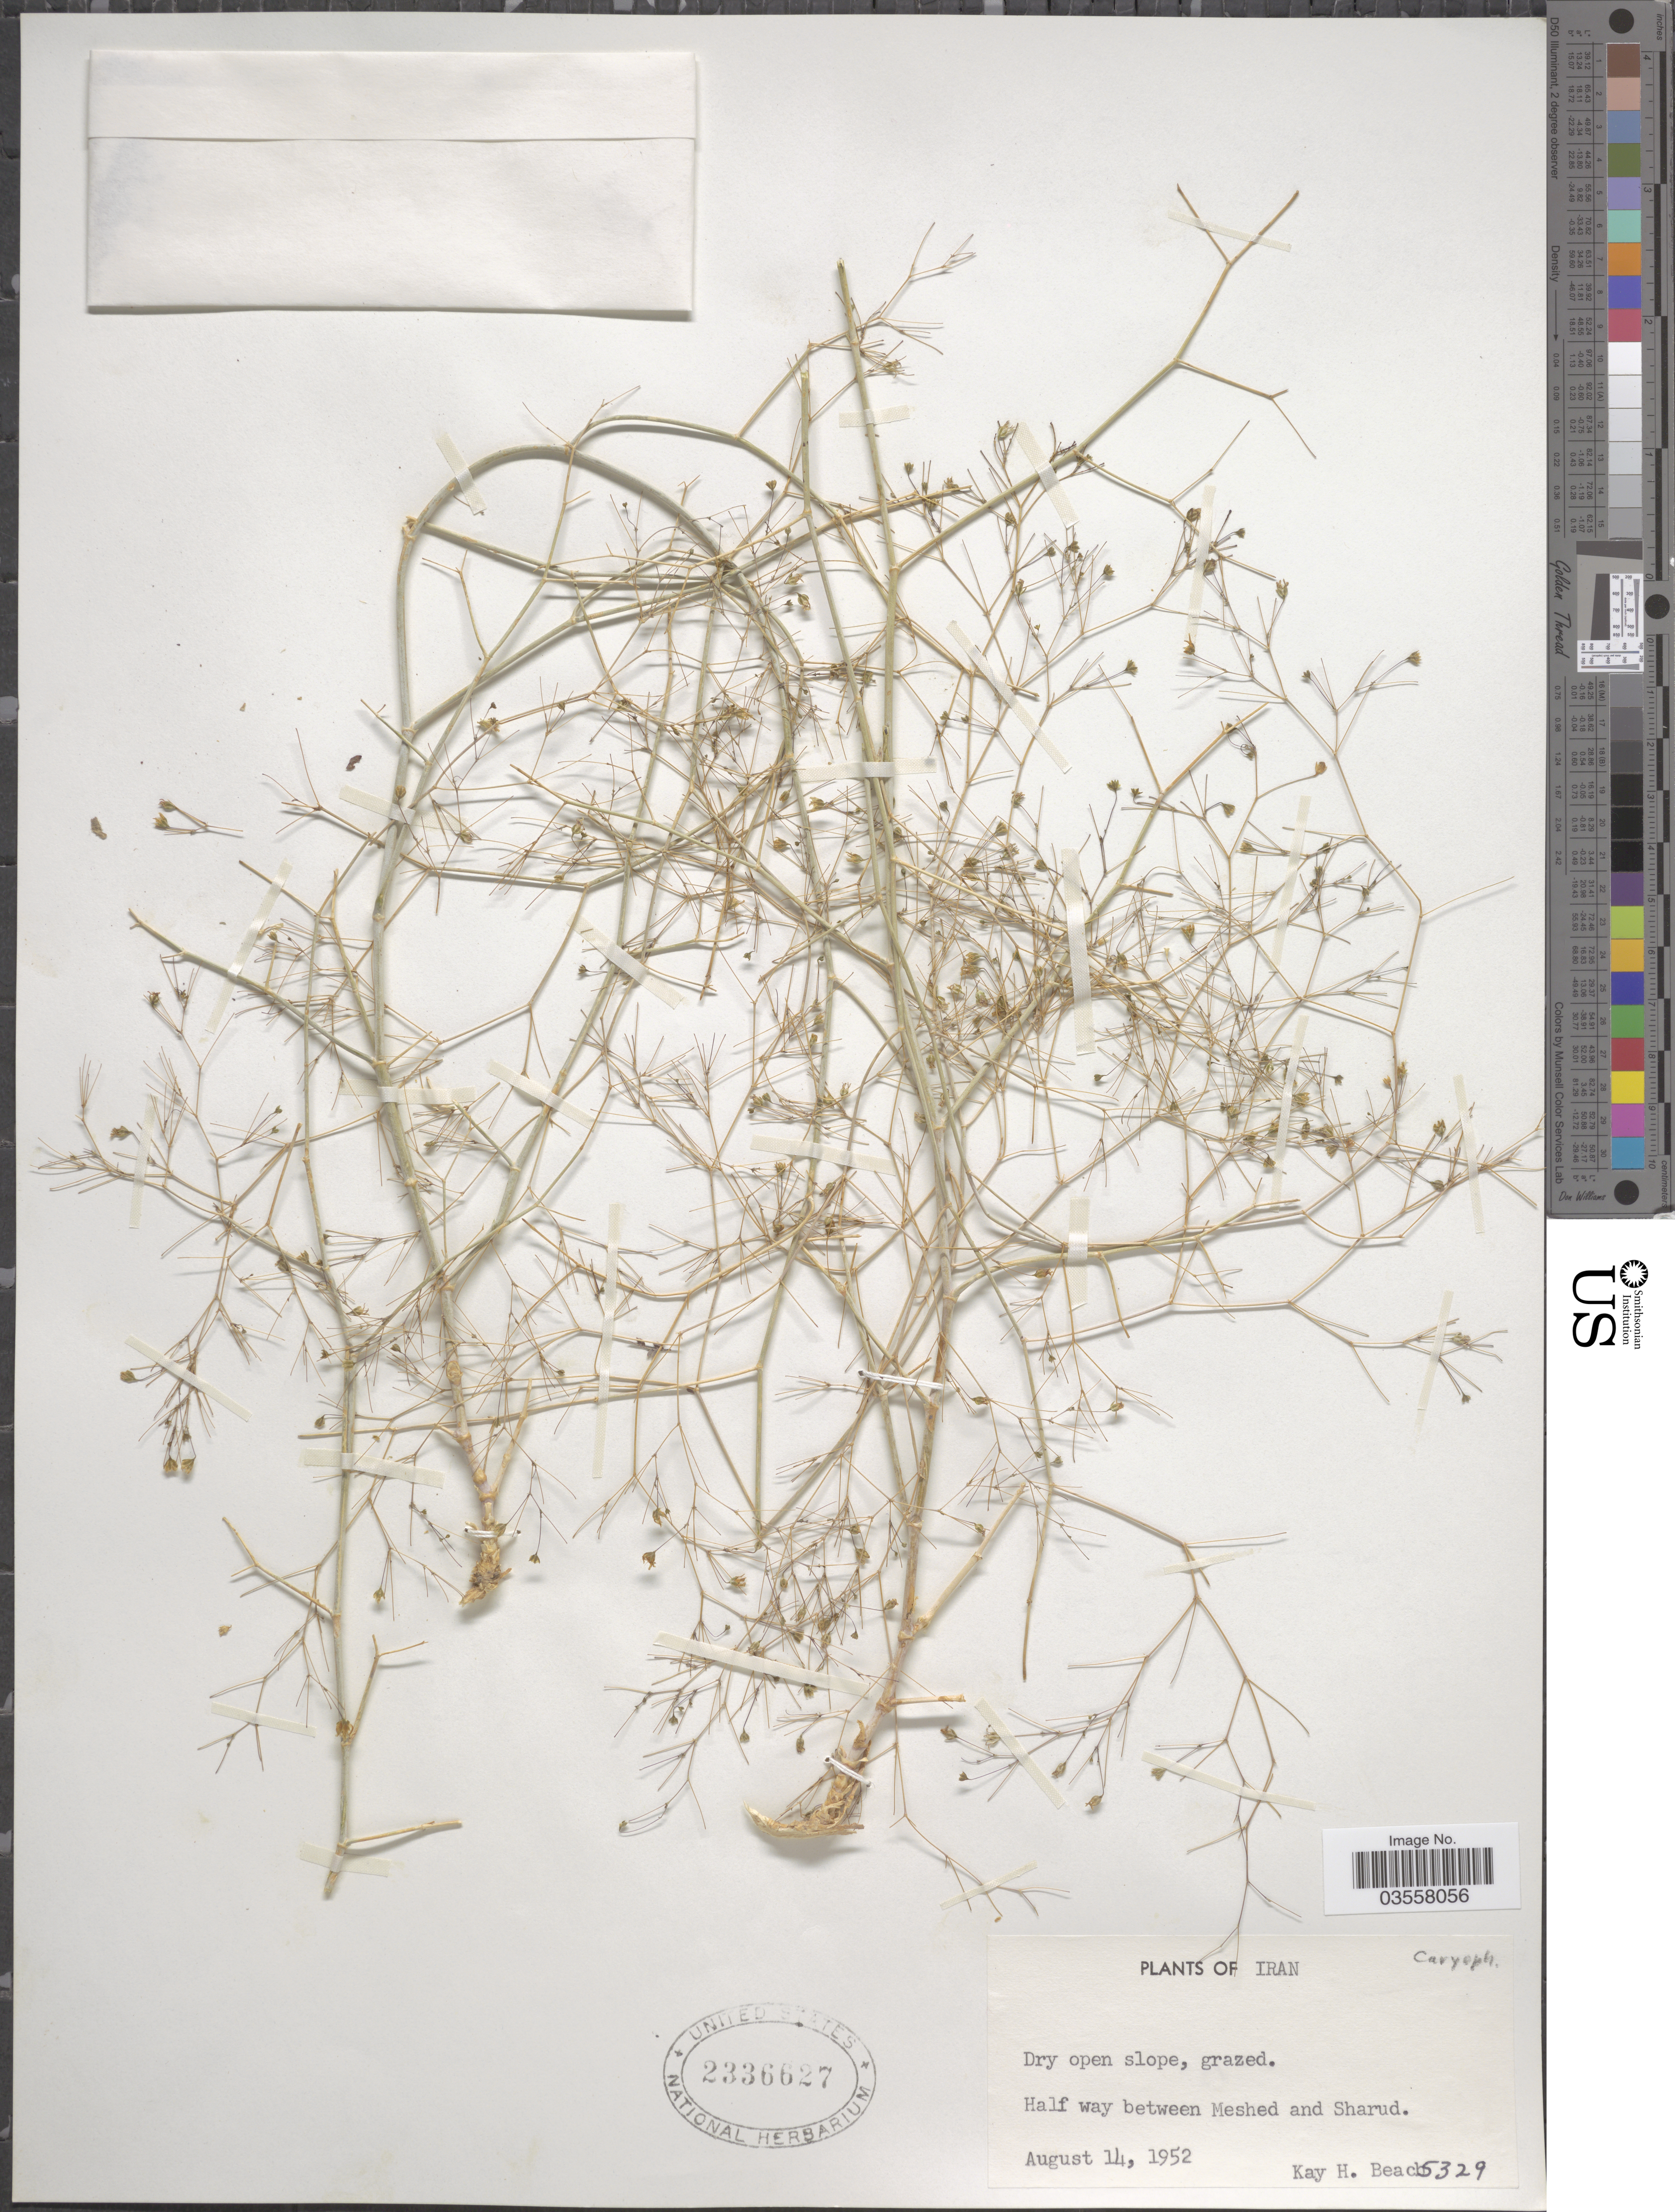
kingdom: Plantae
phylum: Tracheophyta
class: Magnoliopsida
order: Caryophyllales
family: Caryophyllaceae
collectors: K. H. Beach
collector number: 5329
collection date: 1952-08-14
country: Iran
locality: Half way between Meshed and Sharud.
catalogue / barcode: US 2336627